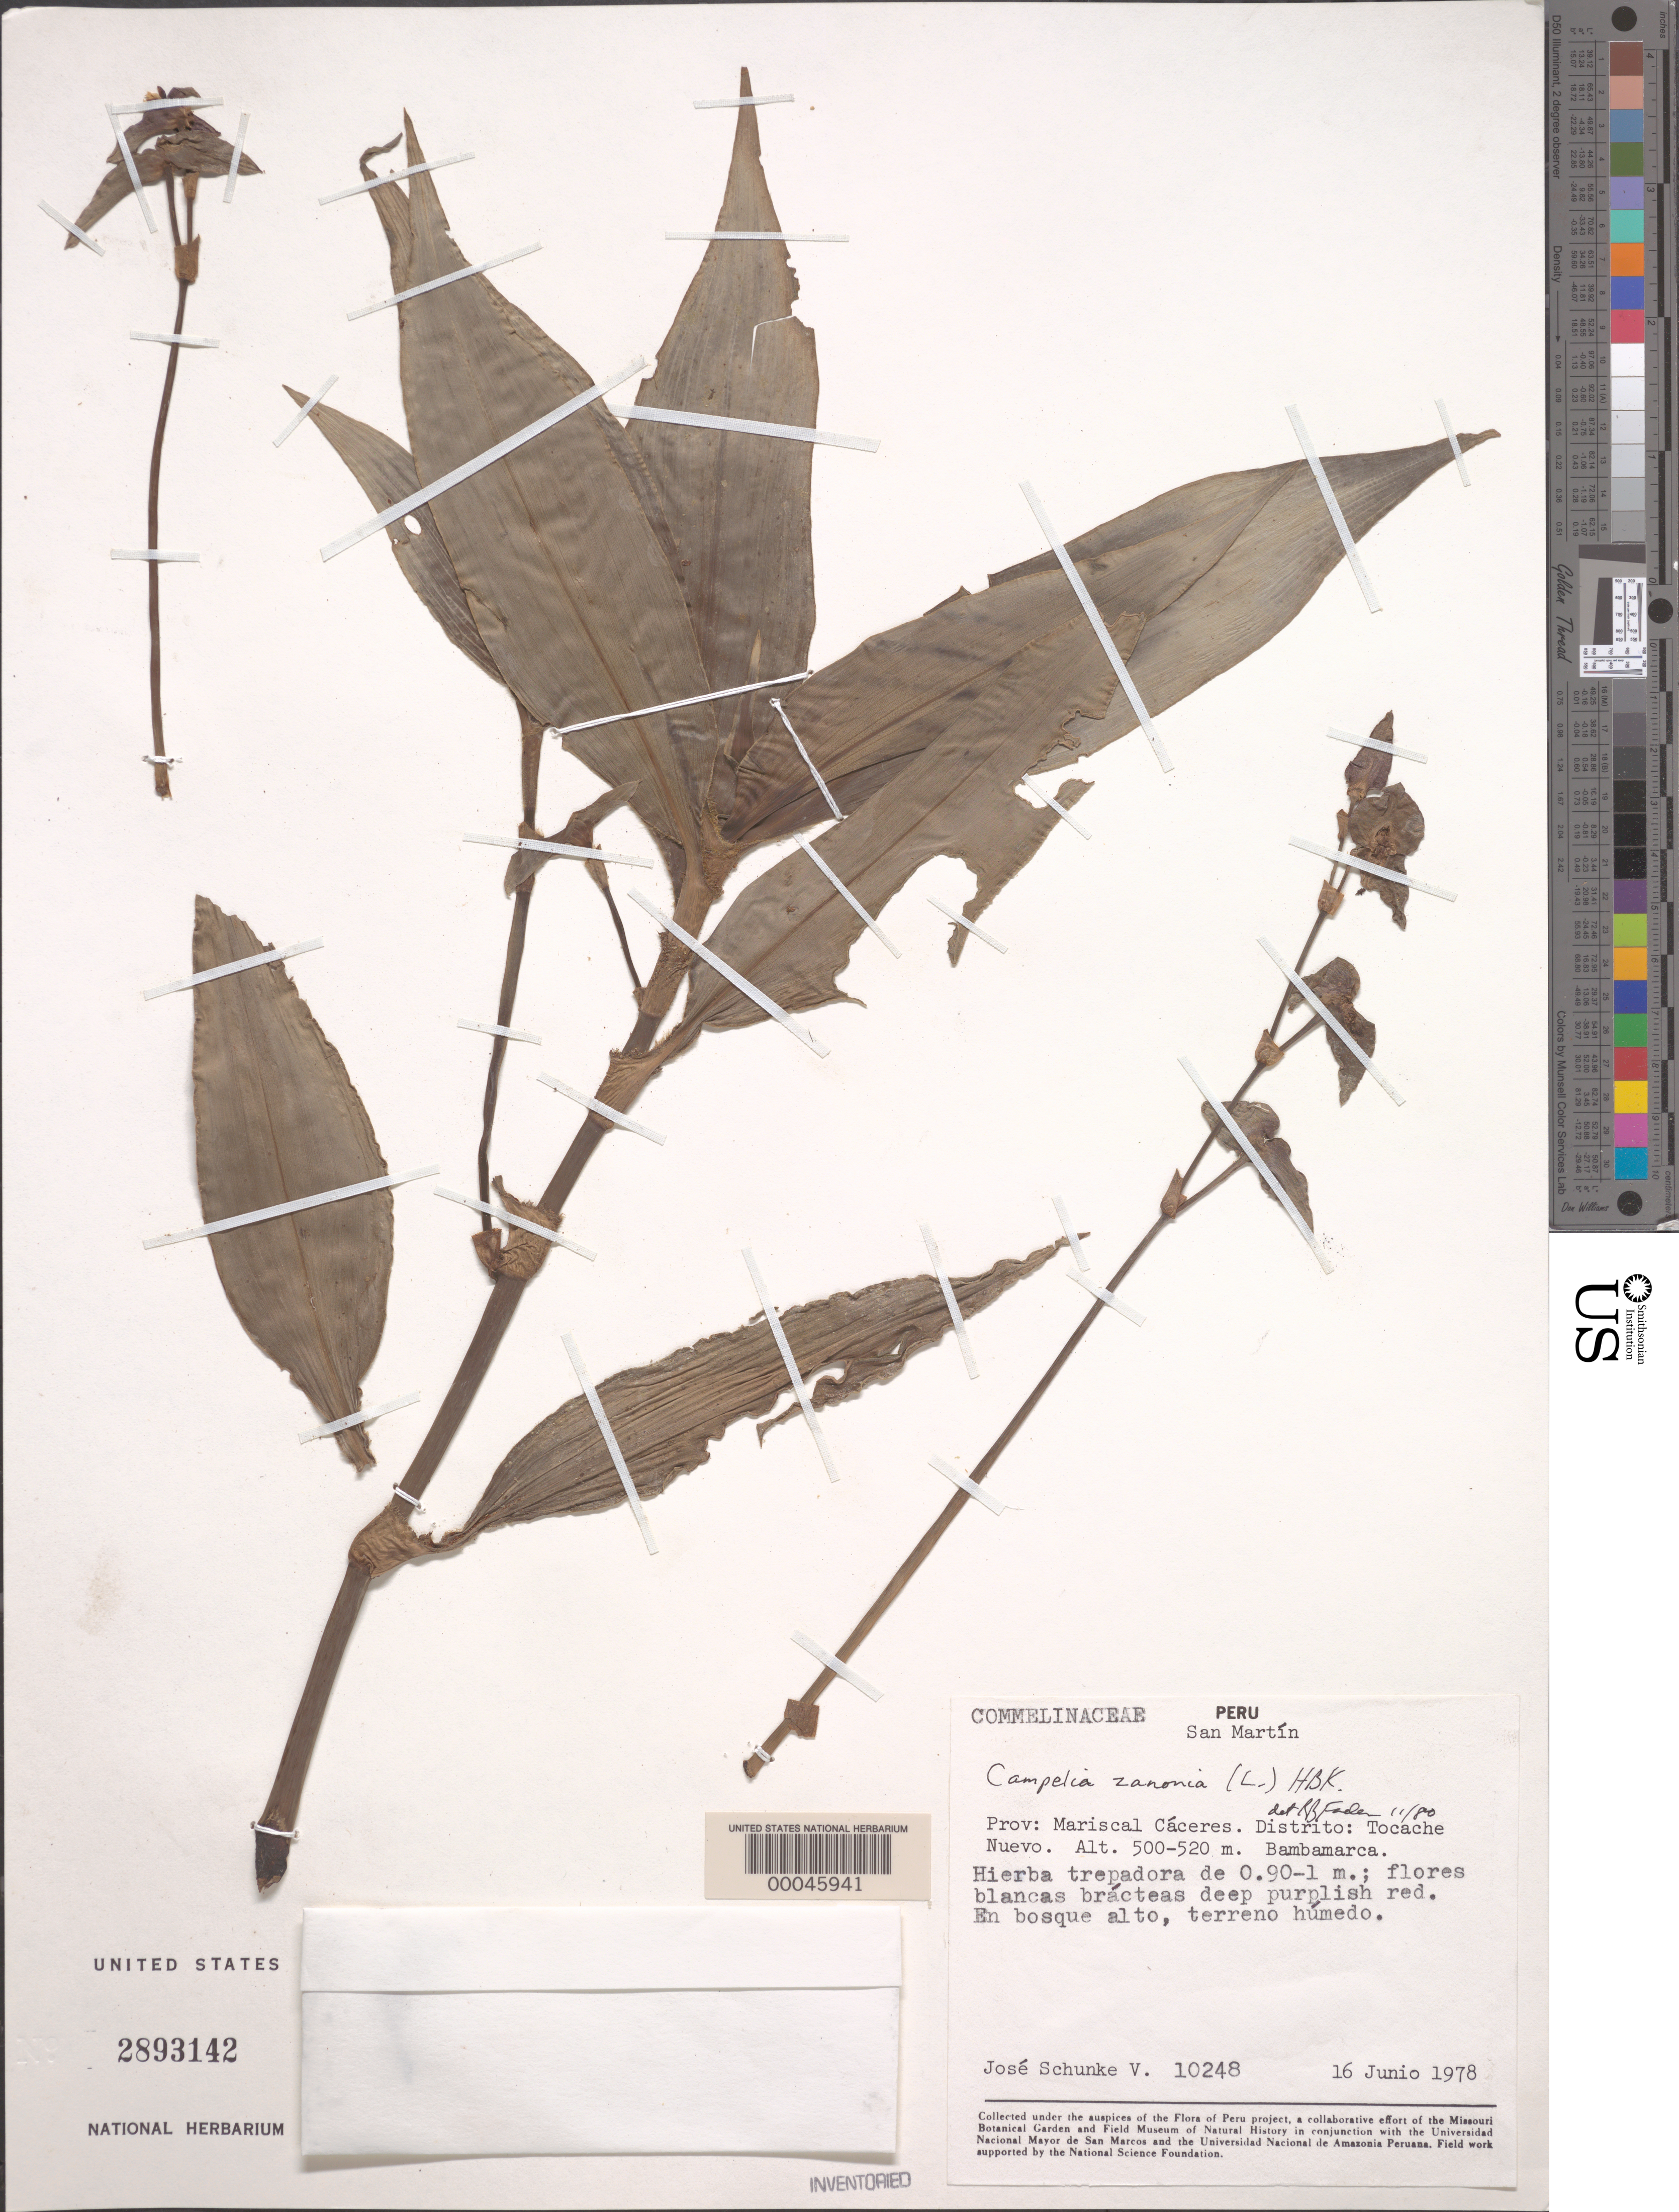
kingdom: Plantae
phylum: Tracheophyta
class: Liliopsida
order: Commelinales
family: Commelinaceae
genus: Tradescantia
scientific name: Tradescantia zanonia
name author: (L.) Sw.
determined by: Faden, Robert B., (US), Smithsonian Institution - National Museum of Natural History (UNITED STATES)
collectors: J. Schunke Vigo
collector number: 10248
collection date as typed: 16 Jun 1978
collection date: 1978-06-16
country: Peru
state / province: San Martín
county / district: Mariscal Cáceres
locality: Bambamarca, tocache nuevo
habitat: Moist forest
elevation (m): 500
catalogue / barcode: US 2893142